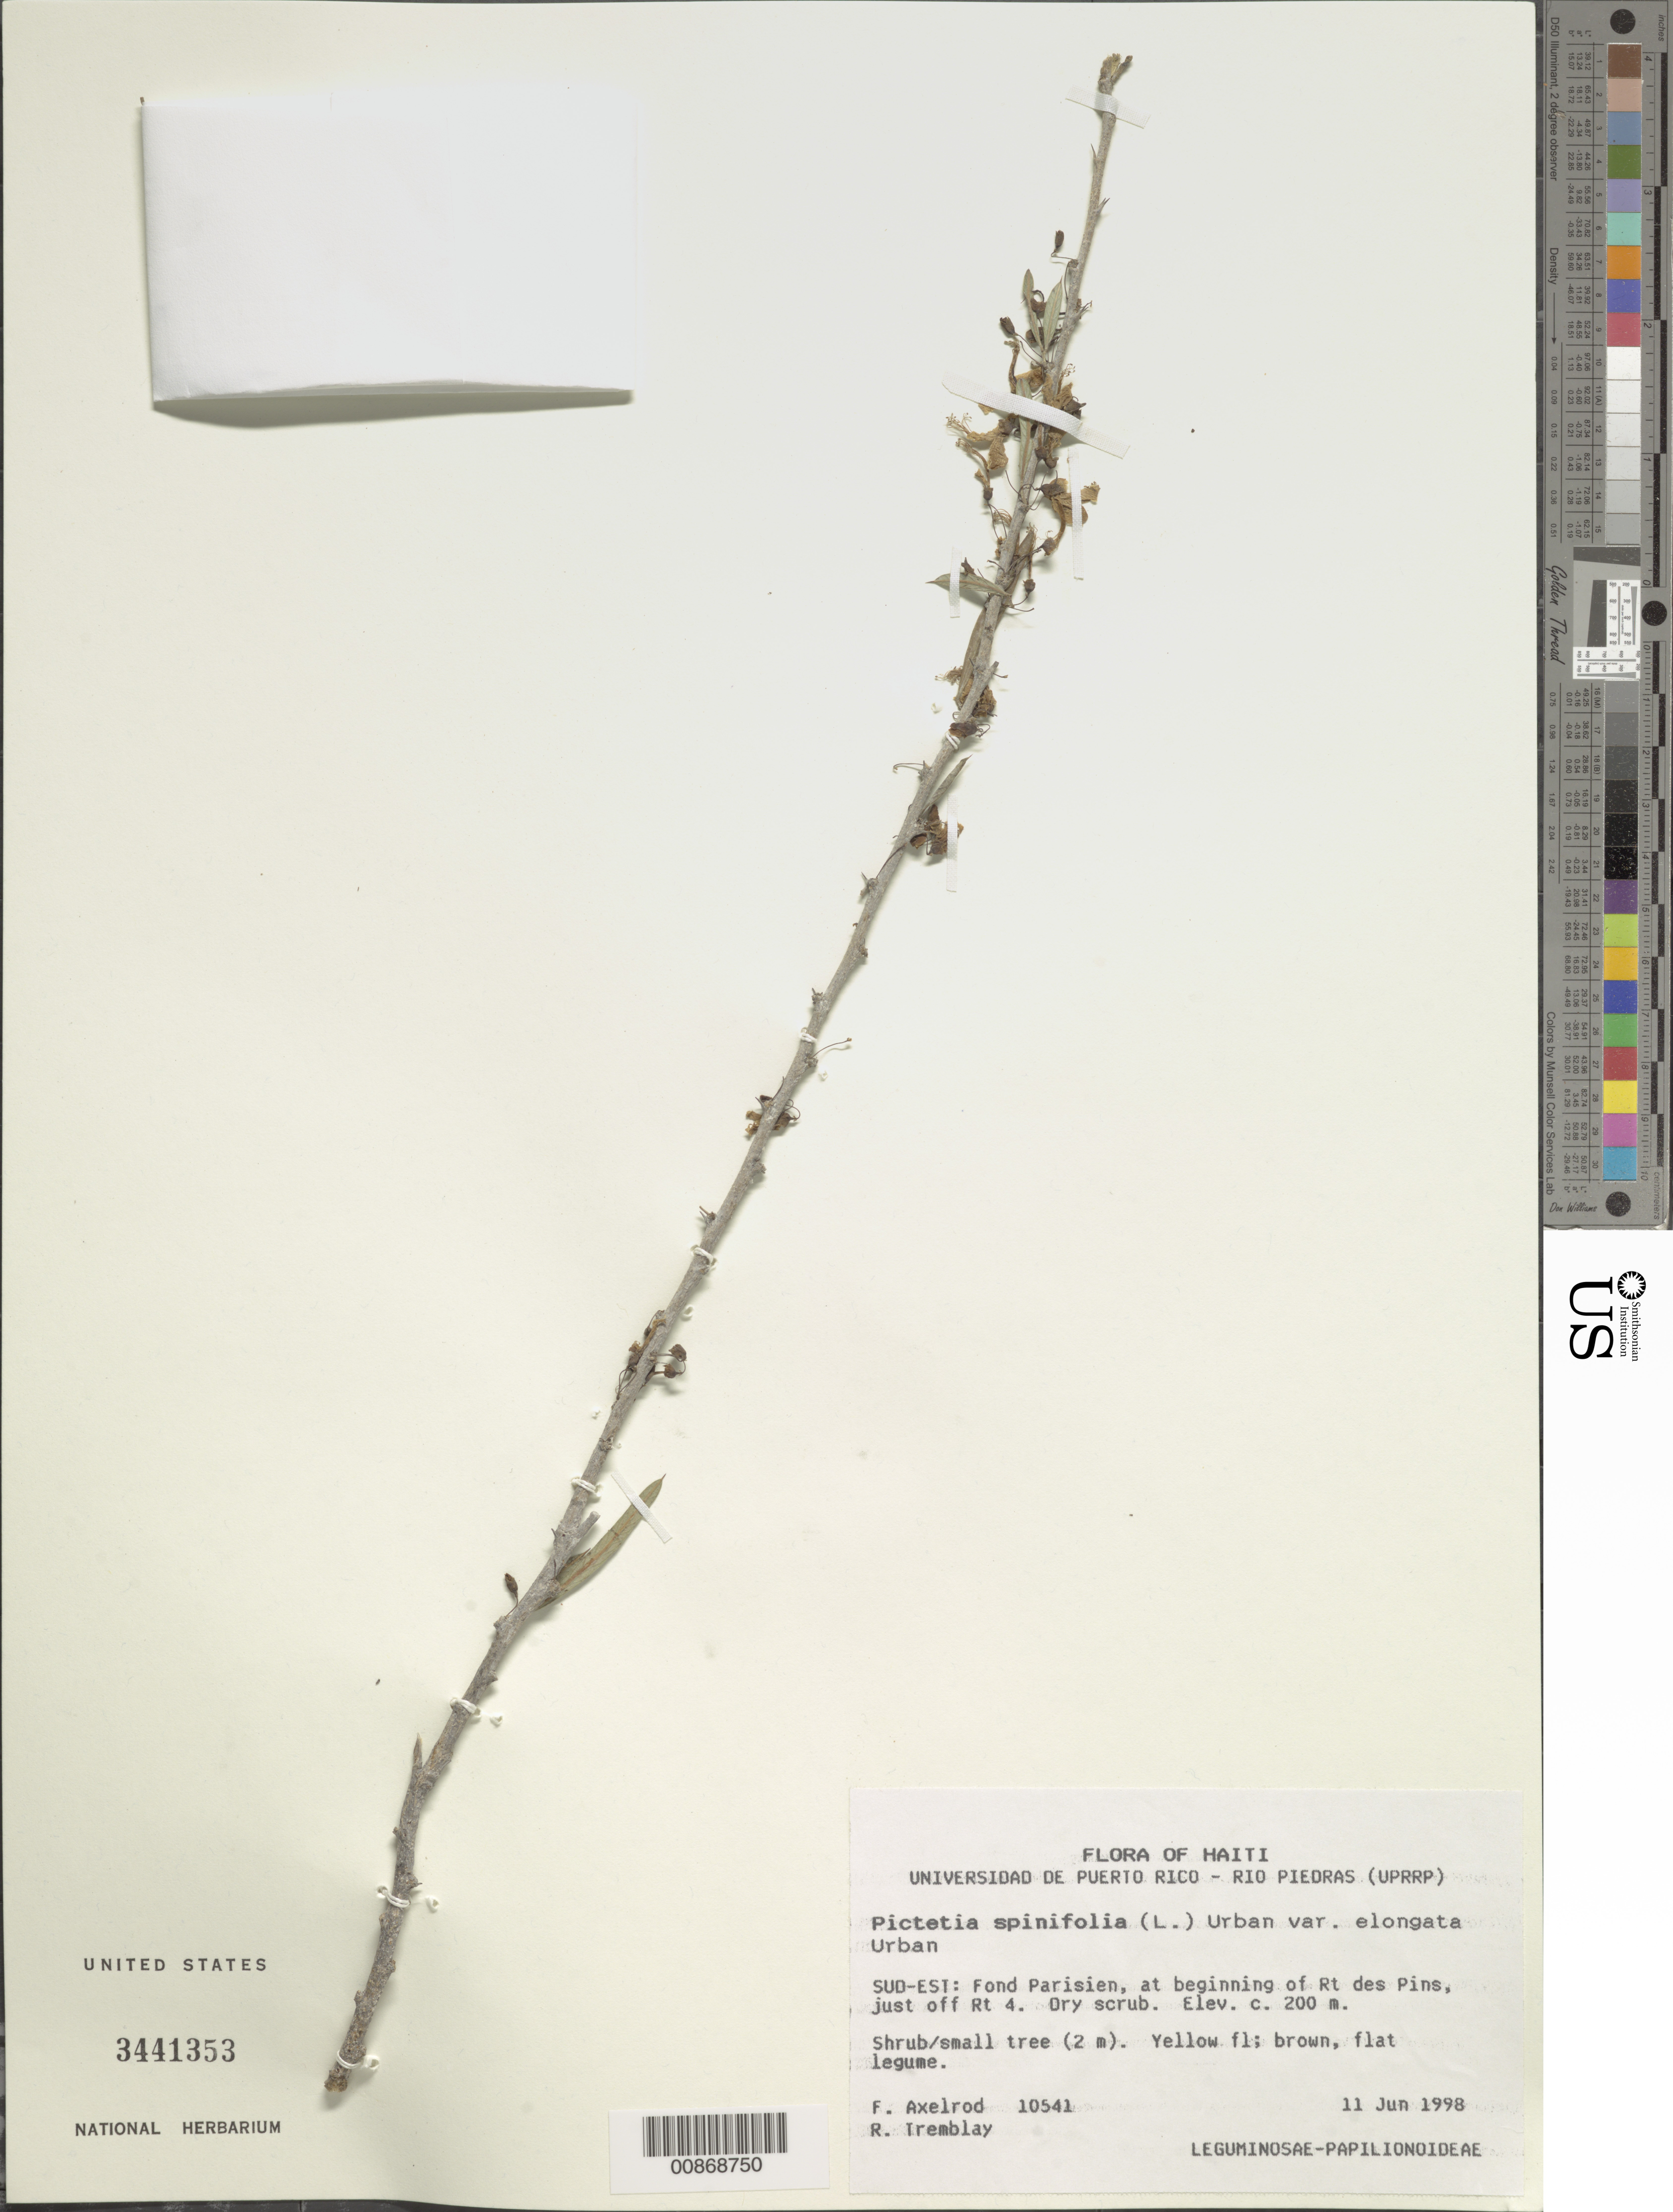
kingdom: Plantae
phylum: Tracheophyta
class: Magnoliopsida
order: Fabales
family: Fabaceae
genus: Pictetia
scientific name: Pictetia spinifolia var. elongata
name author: Urb.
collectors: F. S. Axelrod & R. L. Tremblay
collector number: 10541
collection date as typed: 11 Jun 1998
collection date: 1998-06-11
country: Haiti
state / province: Sud-Est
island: Hispaniola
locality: Fond Parisien, at beginning of Rt des Pins, just off Rt 4.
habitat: Dry scrub.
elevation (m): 200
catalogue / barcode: US 3441353